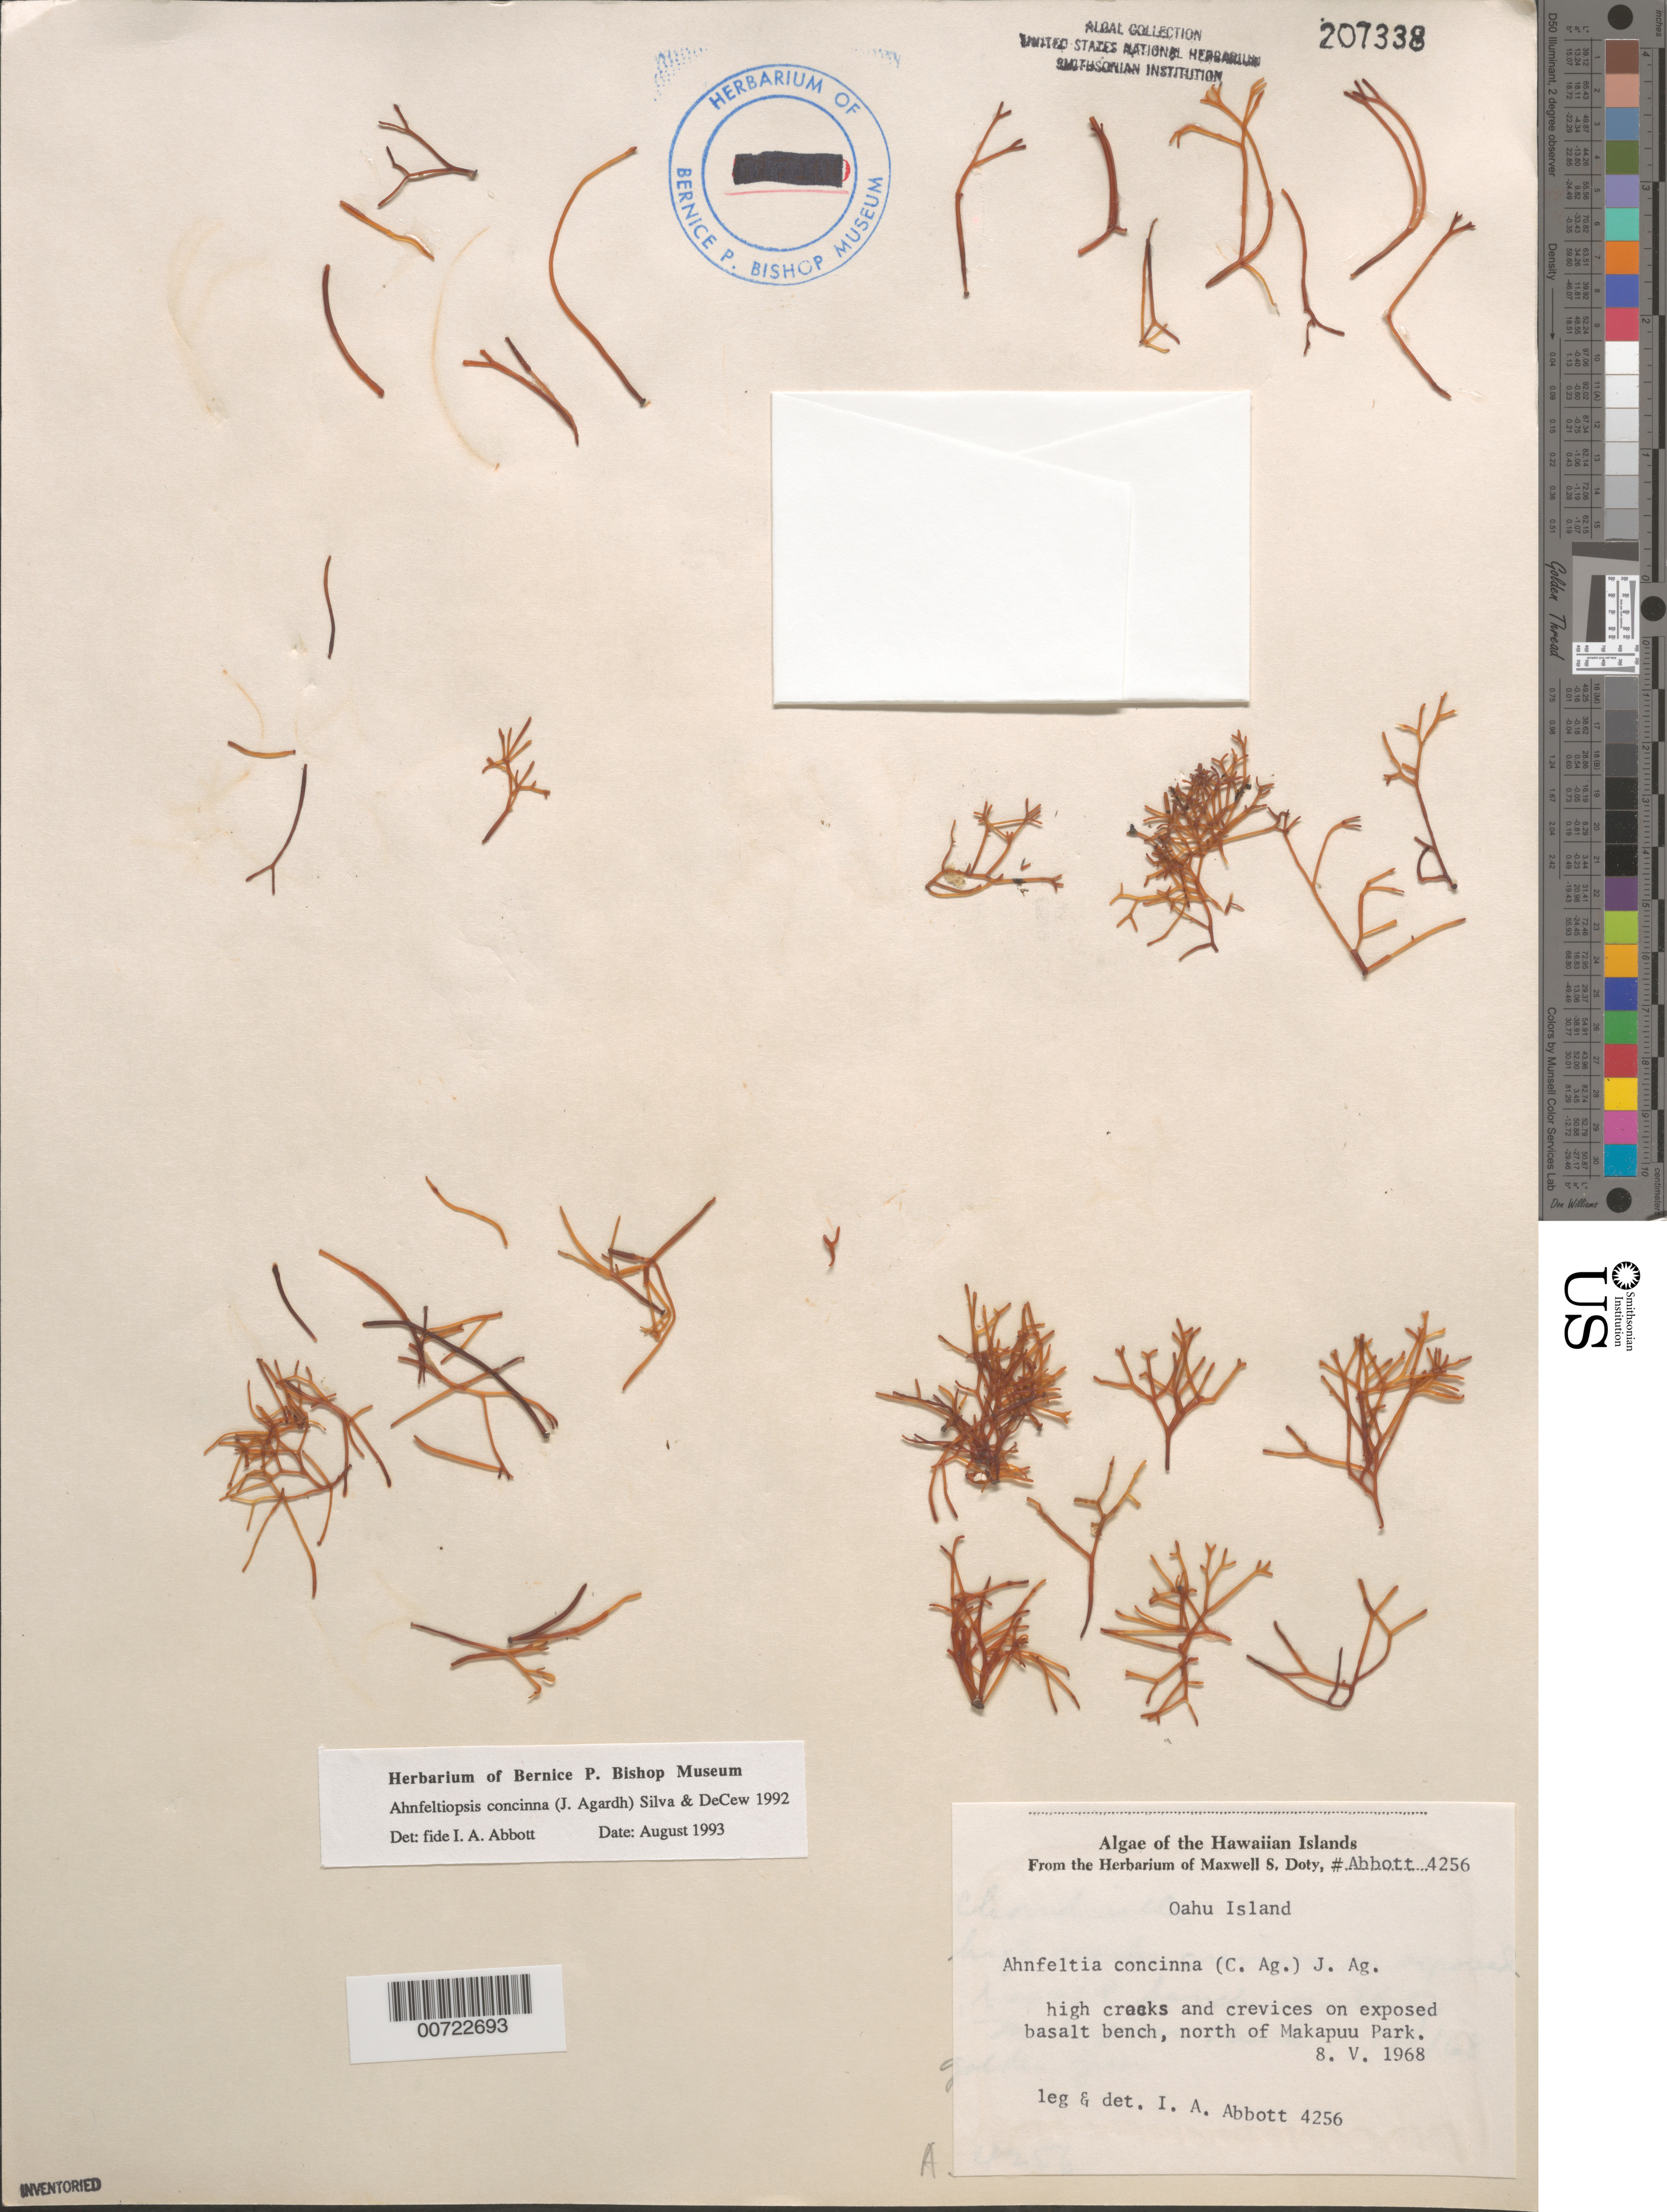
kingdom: Plantae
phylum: Rhodophyta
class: Florideophyceae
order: Gigartinales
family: Phyllophoraceae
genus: Gymnogongrus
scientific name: Gymnogongrus durvillei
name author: (Bory) M.S.Calderon & S.M. Boo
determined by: Algae name updating Project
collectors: I. A. Abbott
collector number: IAA 4256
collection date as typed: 08 May 1968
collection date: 1968-05-08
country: United States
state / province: Hawaii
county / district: Honolulu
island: Oahu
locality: North of Makapuu Park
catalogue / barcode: US 207338